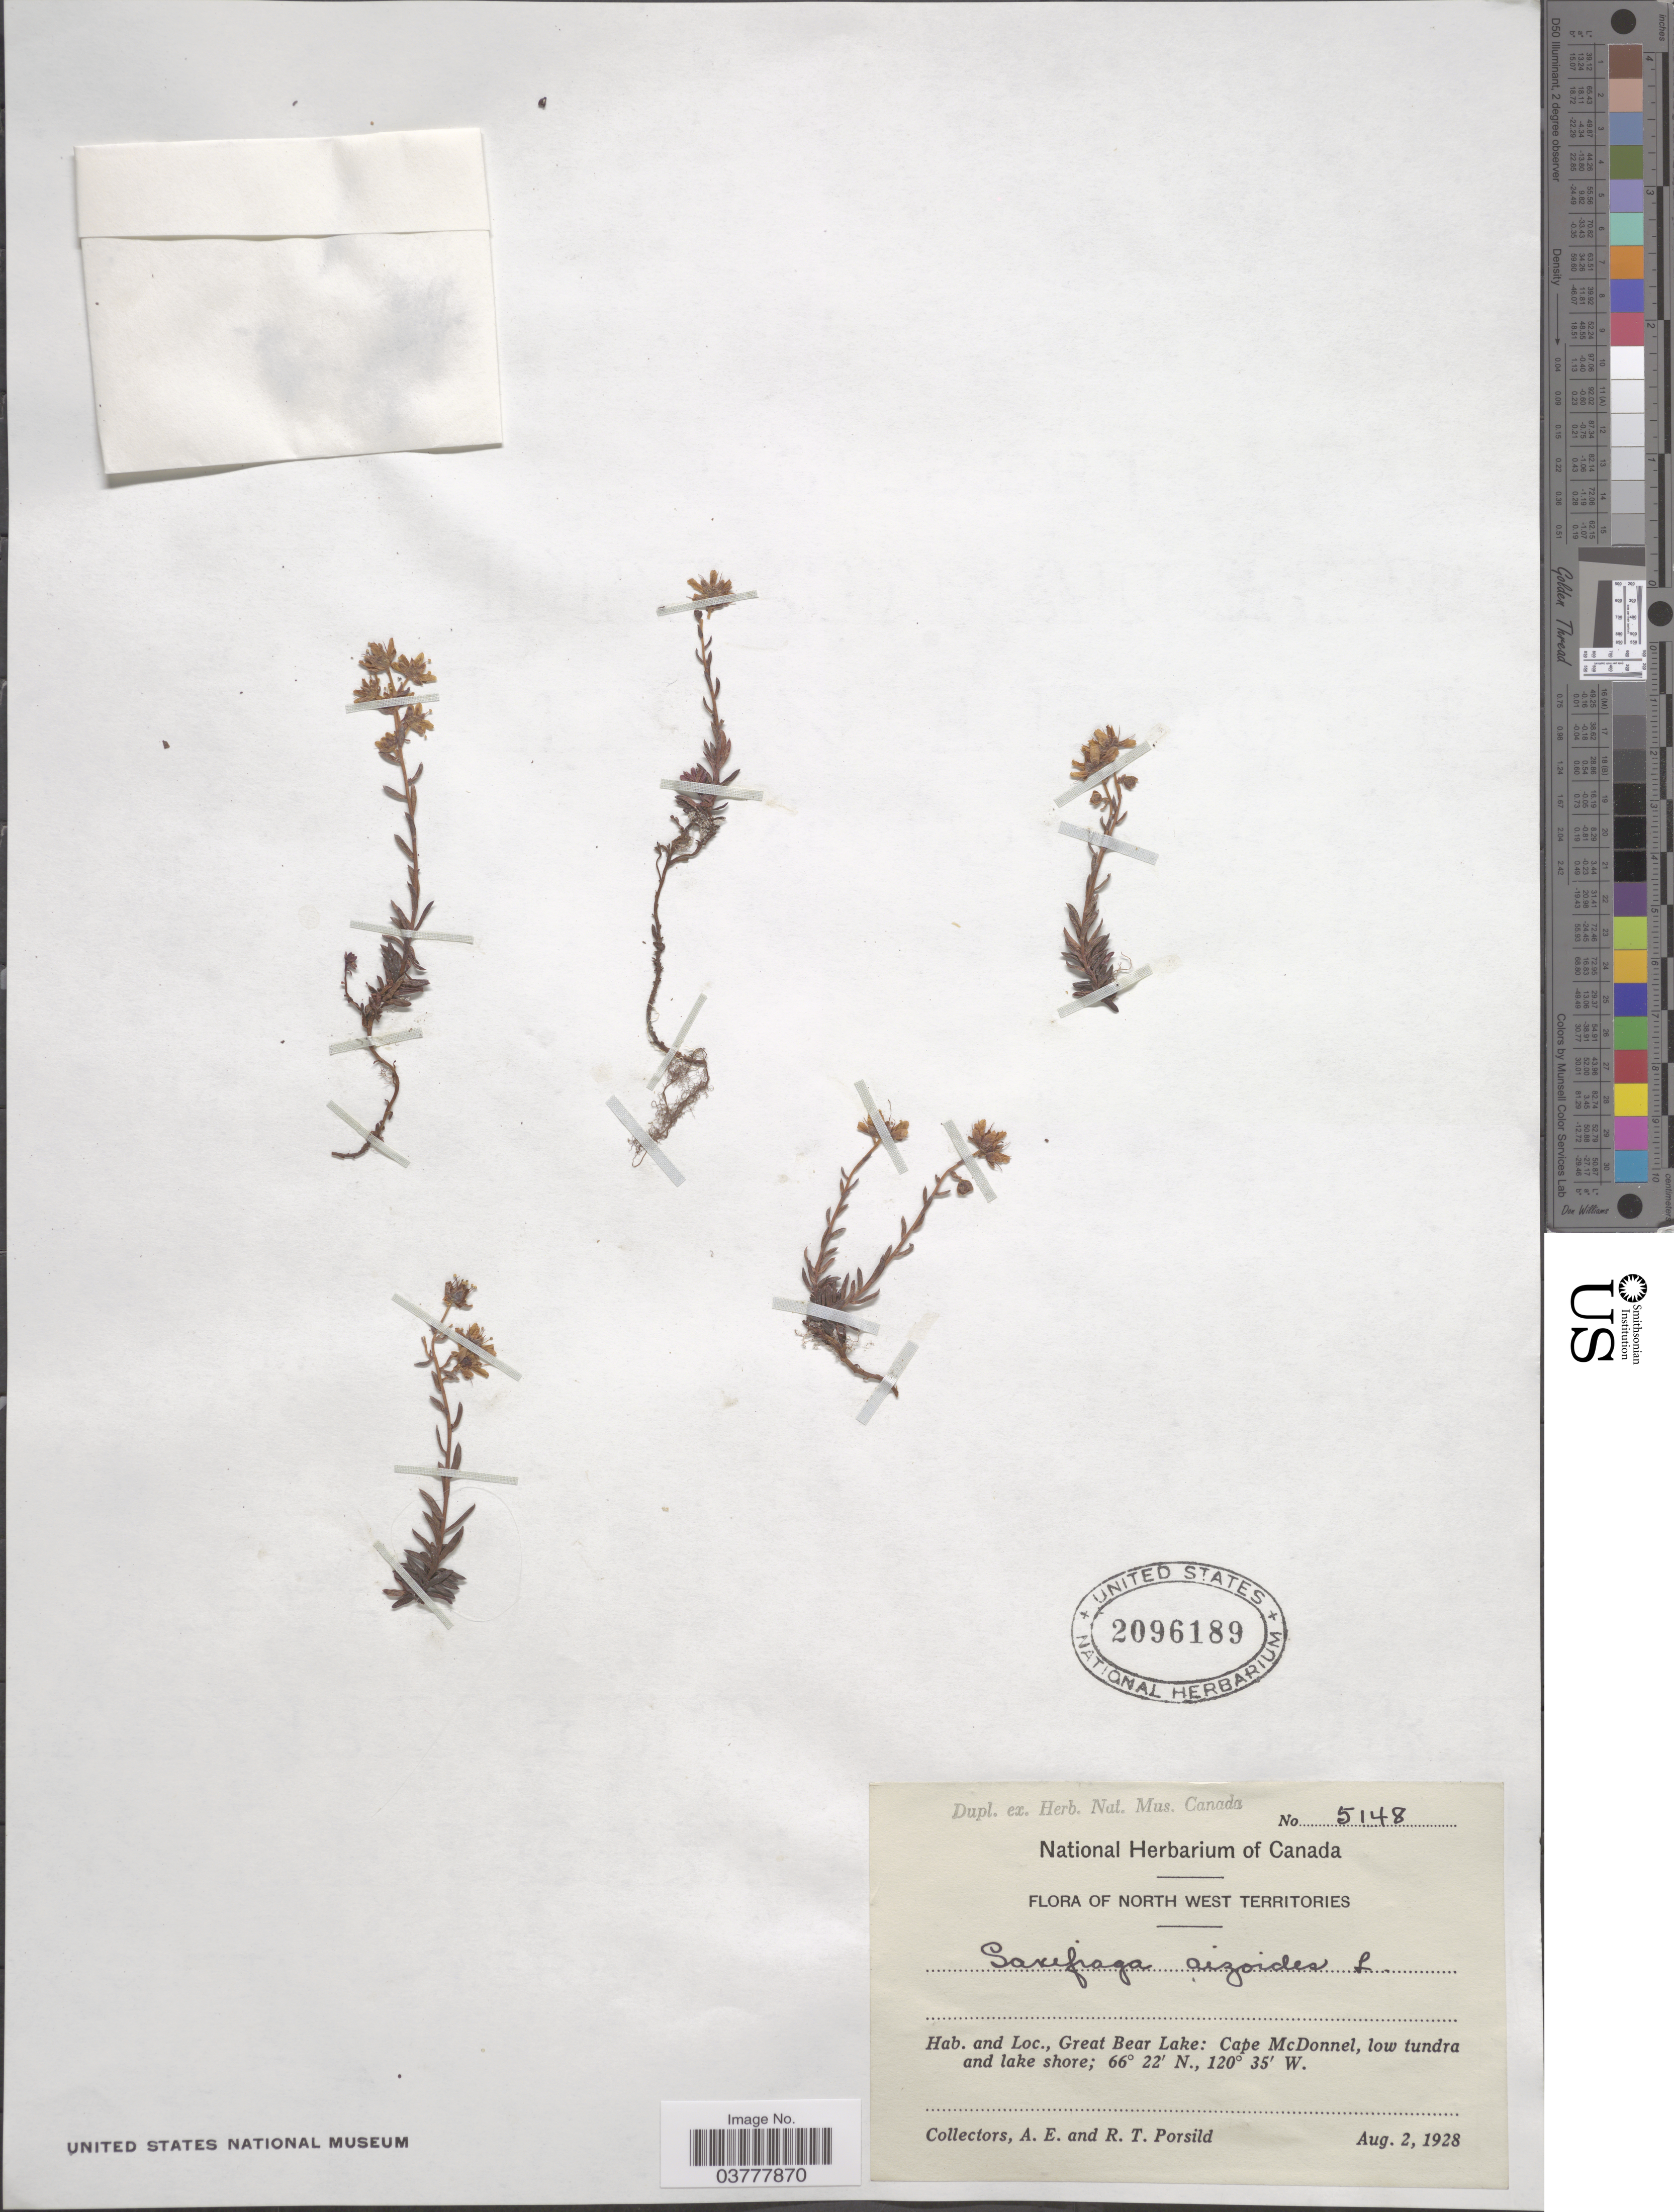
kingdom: Plantae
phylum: Tracheophyta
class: Magnoliopsida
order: Saxifragales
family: Saxifragaceae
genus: Saxifraga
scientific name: Saxifraga aizoides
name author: L.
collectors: A. E. Porsild & R. T. Porsild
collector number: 5148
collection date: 1928-08-02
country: Canada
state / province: Northwest Territories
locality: Great Bear Lake: Cape McDonnel, low tundra and lake shore.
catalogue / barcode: US 2096189